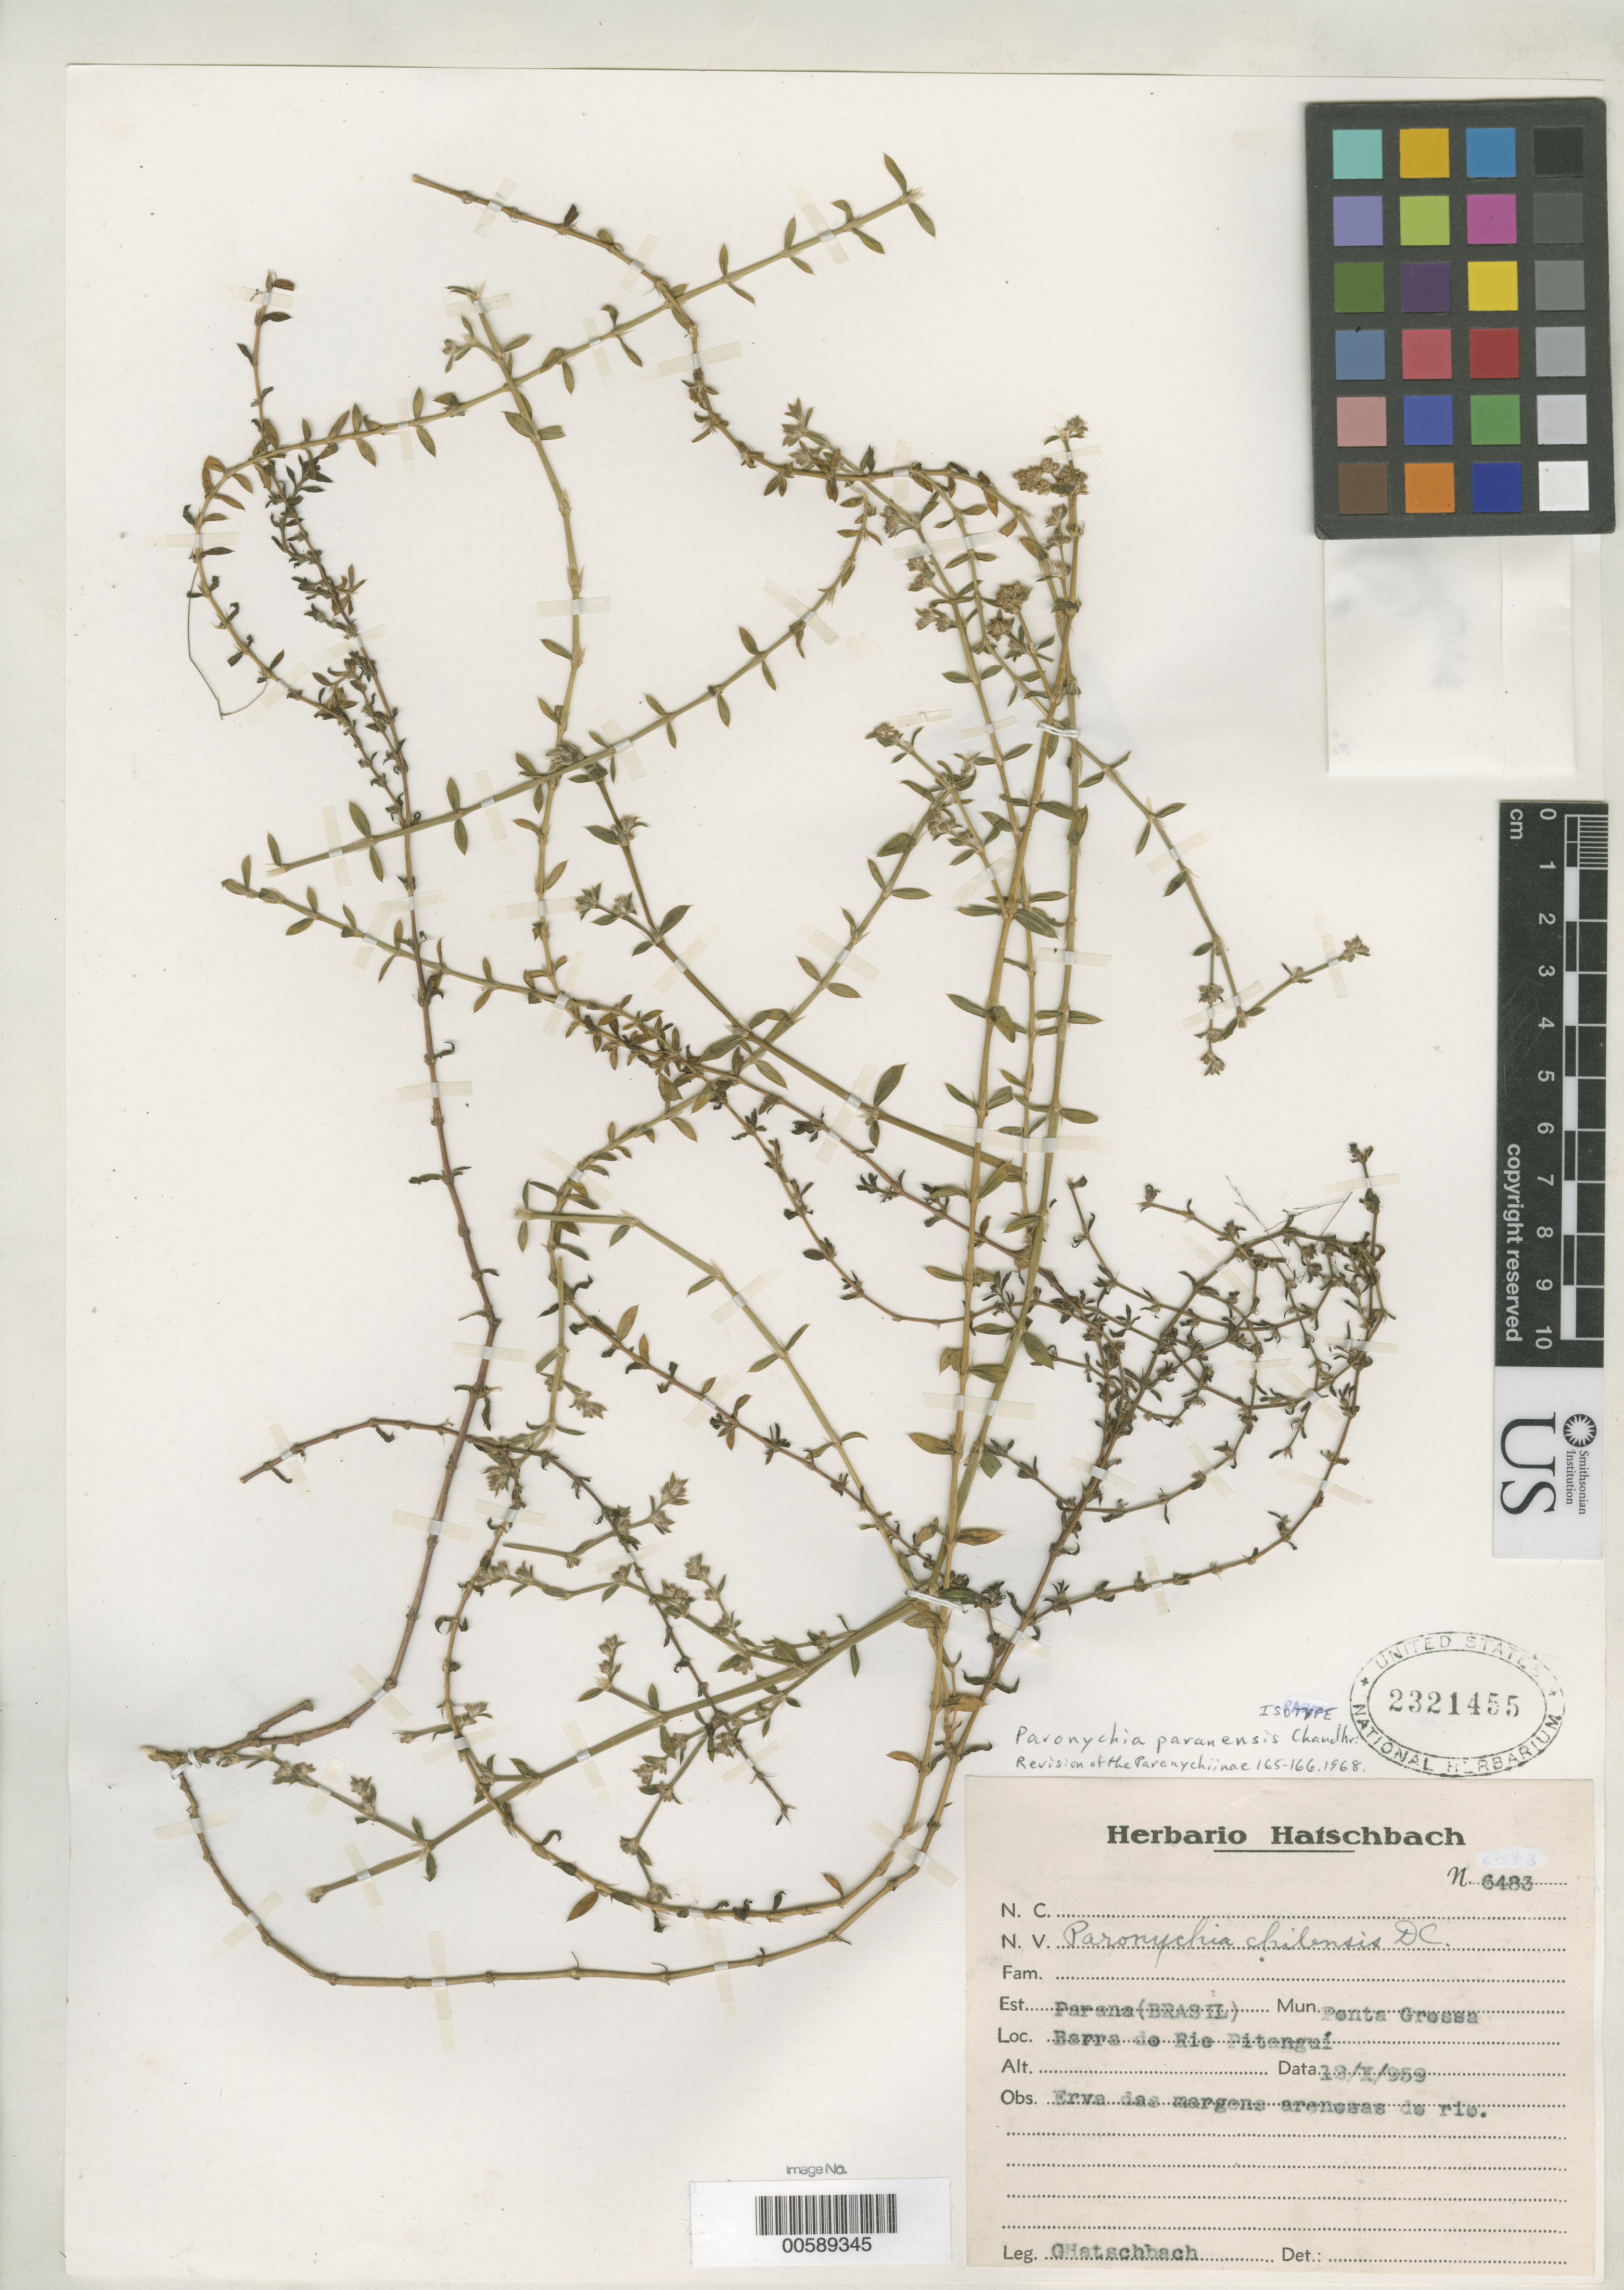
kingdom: Plantae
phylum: Tracheophyta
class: Magnoliopsida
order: Caryophyllales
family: Caryophyllaceae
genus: Paronychia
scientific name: Paronychia paranensis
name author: Chaudhri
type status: Isotype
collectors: G. Hatschbach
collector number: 6483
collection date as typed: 13 Oct 1959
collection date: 1959-10-13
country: Brazil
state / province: Paraná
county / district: Ponta Grossa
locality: Barra Dorio Pitangui.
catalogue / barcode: US 2321455